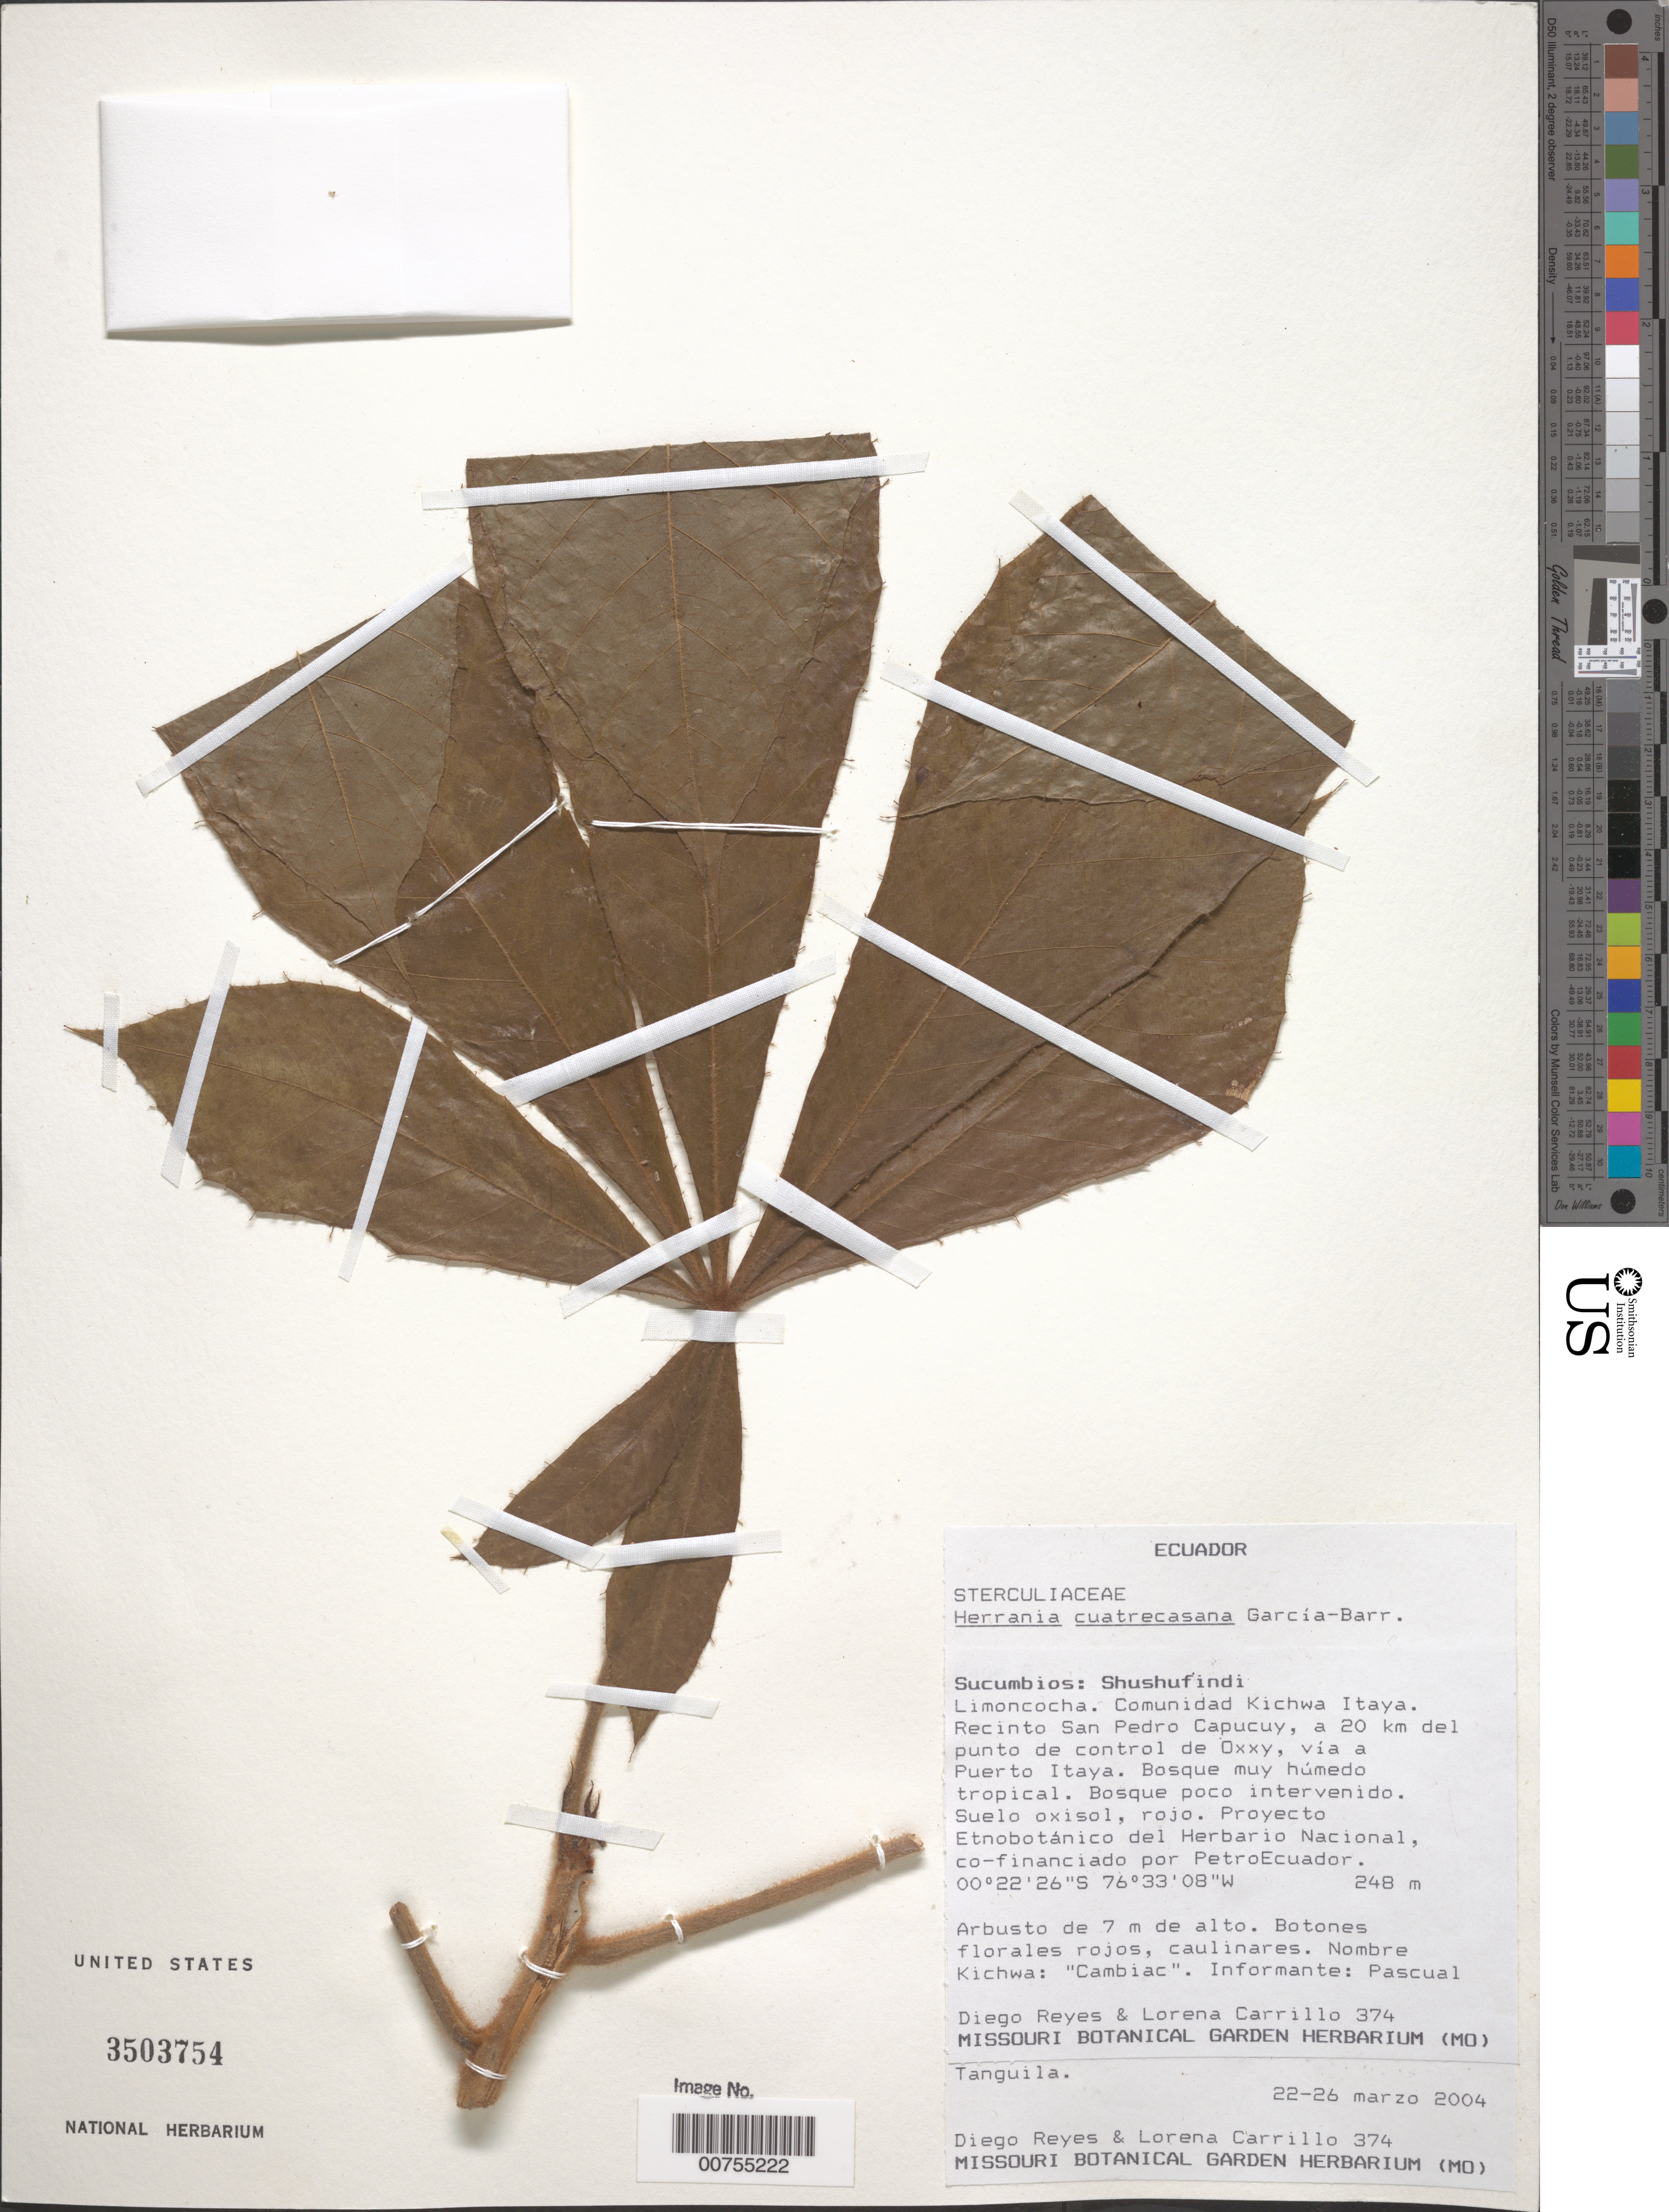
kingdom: Plantae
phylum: Tracheophyta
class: Magnoliopsida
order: Malvales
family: Malvaceae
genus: Herrania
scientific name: Herrania cuatrecasana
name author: García-Barr.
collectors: D. Reyes & L. Carrillo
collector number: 374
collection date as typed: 22 Mar 2004 to 26 Mar 2004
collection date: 2004-03-22/2004-03-26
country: Ecuador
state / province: Sucumbíos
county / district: Shushufindi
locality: Limoncocha. Comunidad Kishwa Itaya. Recinto San Pedro Capucuy, a 20 km del punto de control de Oxxy, vía a Puerto Itaya.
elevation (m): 248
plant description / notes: Common name: Cambiac; Common name language: Kishwa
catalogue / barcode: US 3503754